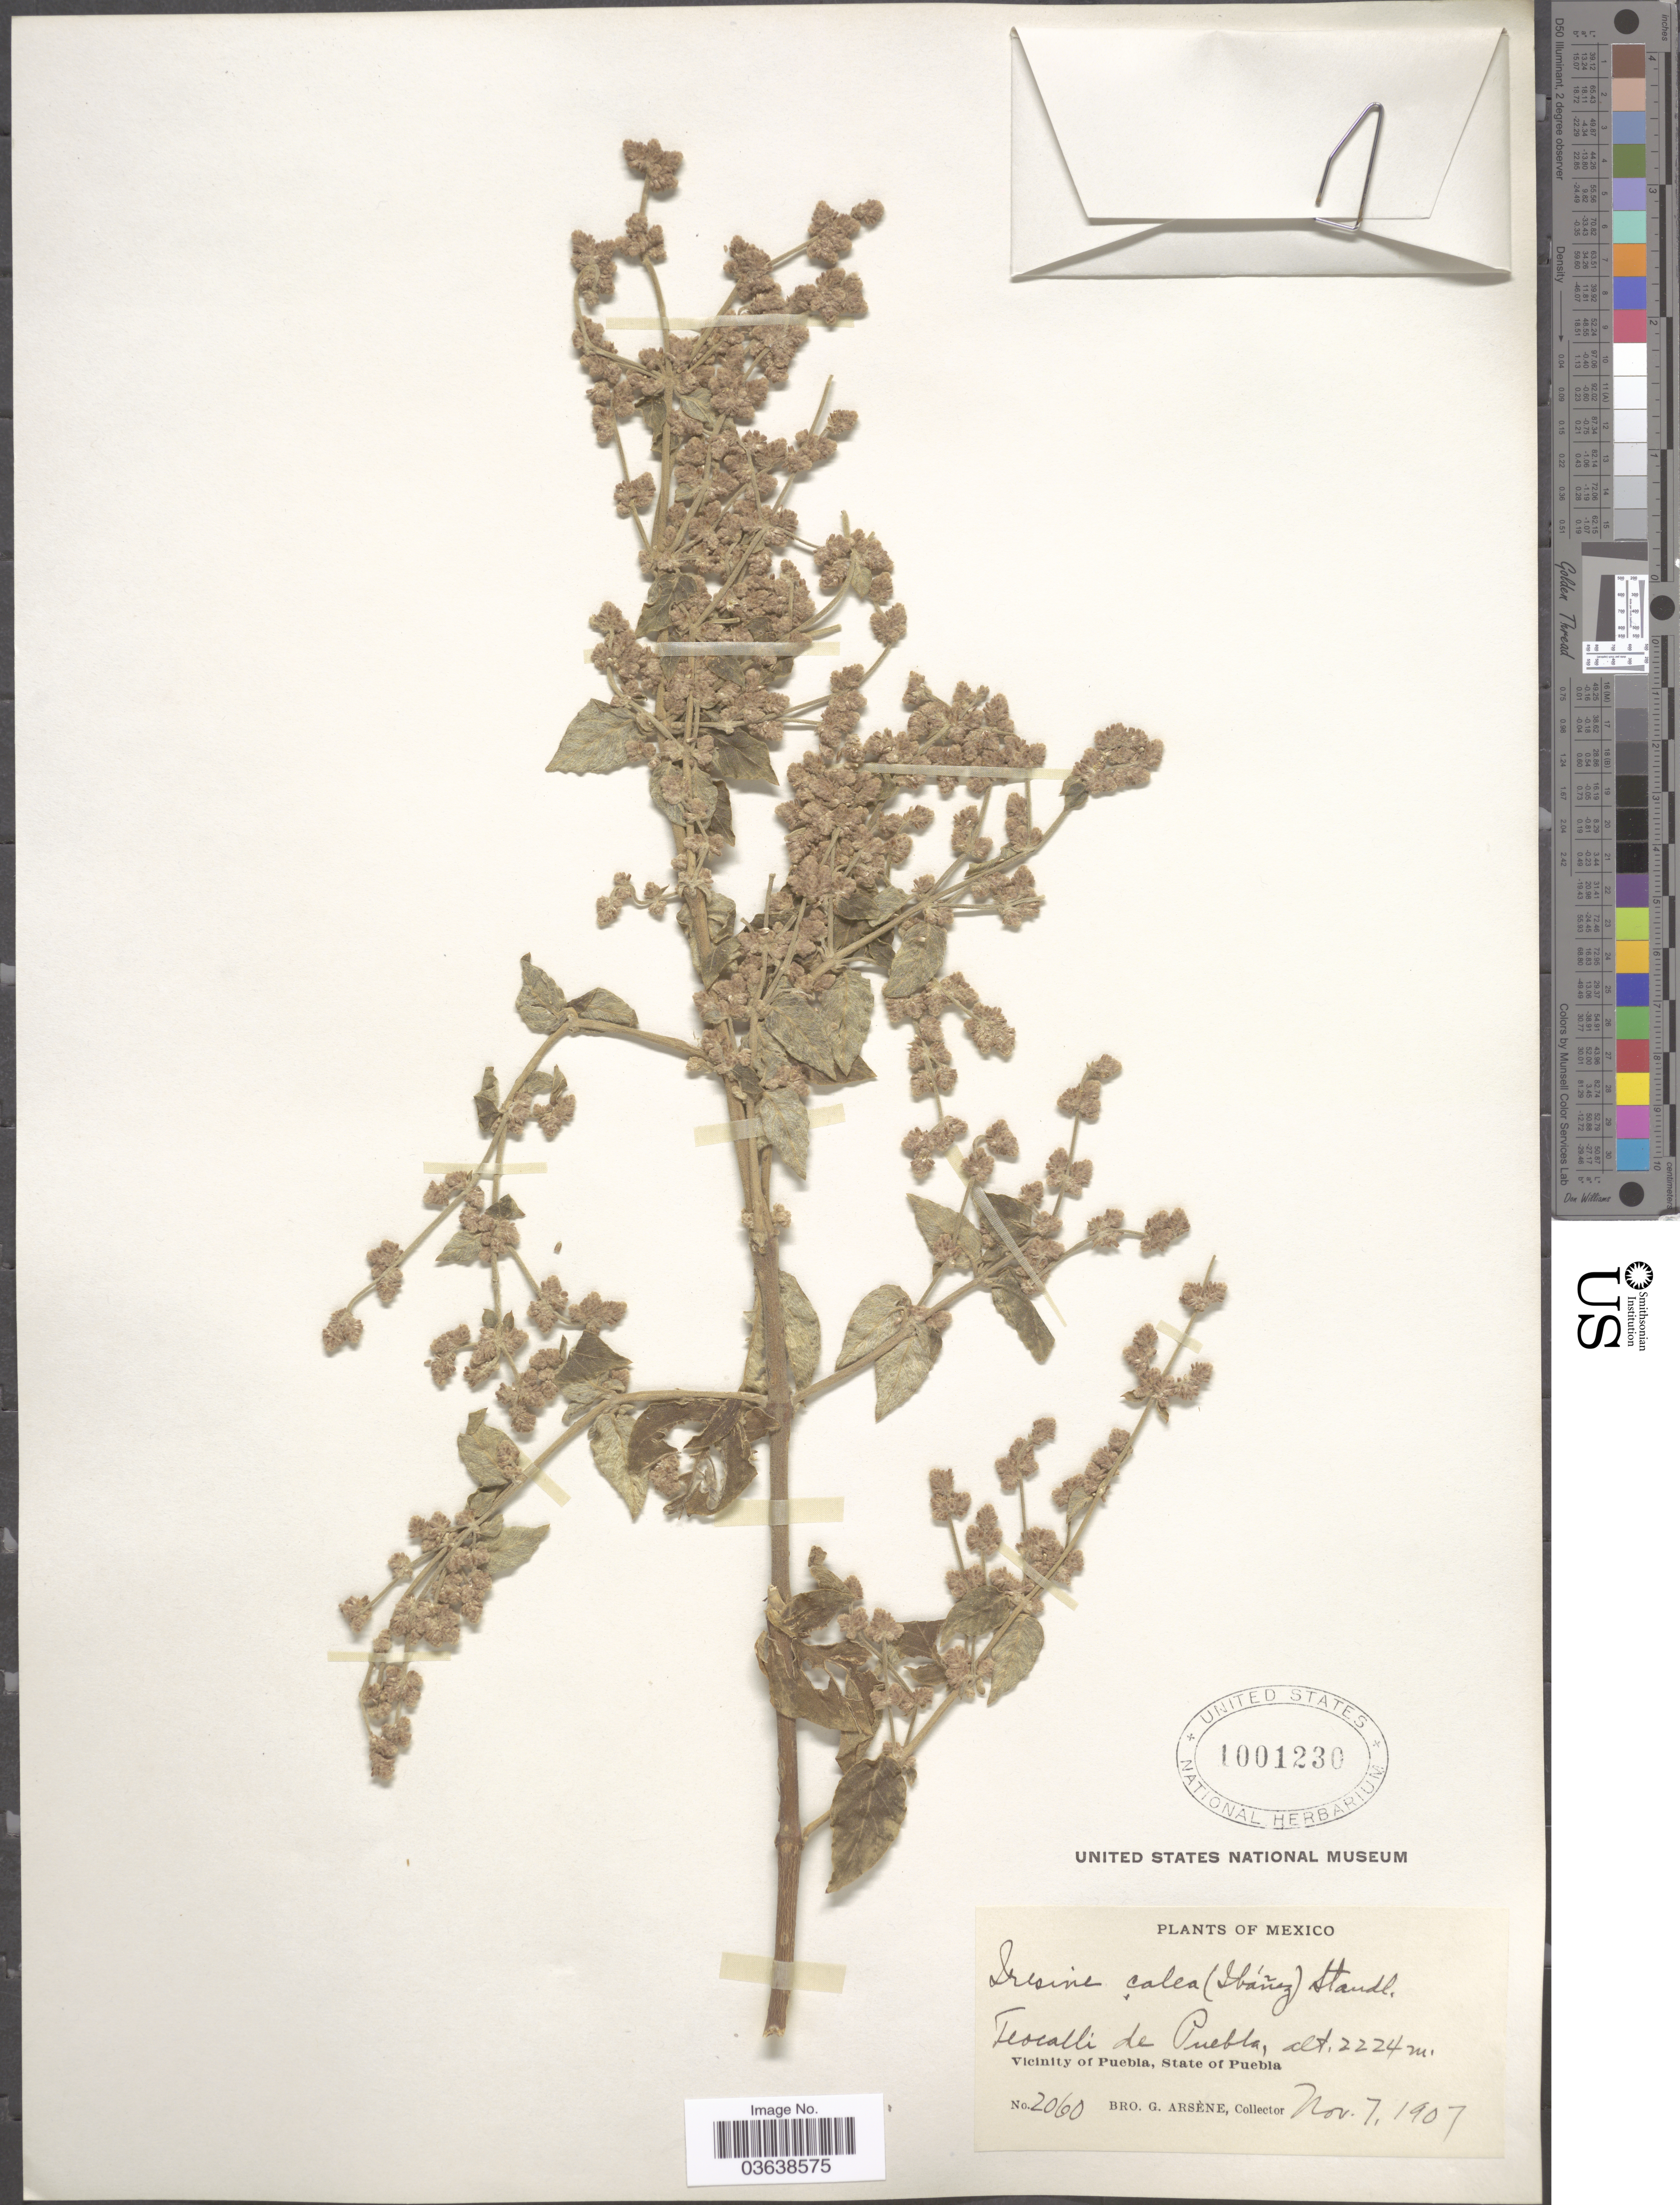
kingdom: Plantae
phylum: Tracheophyta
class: Magnoliopsida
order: Caryophyllales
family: Amaranthaceae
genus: Iresine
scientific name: Iresine calea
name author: (Ibáñez) Standl.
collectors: Bro. G. Arsène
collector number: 2060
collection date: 1907-11-07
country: Mexico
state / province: Puebla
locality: Teocalli de Puebla. Vicinity of Puebla.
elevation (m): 2224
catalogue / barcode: US 1001230